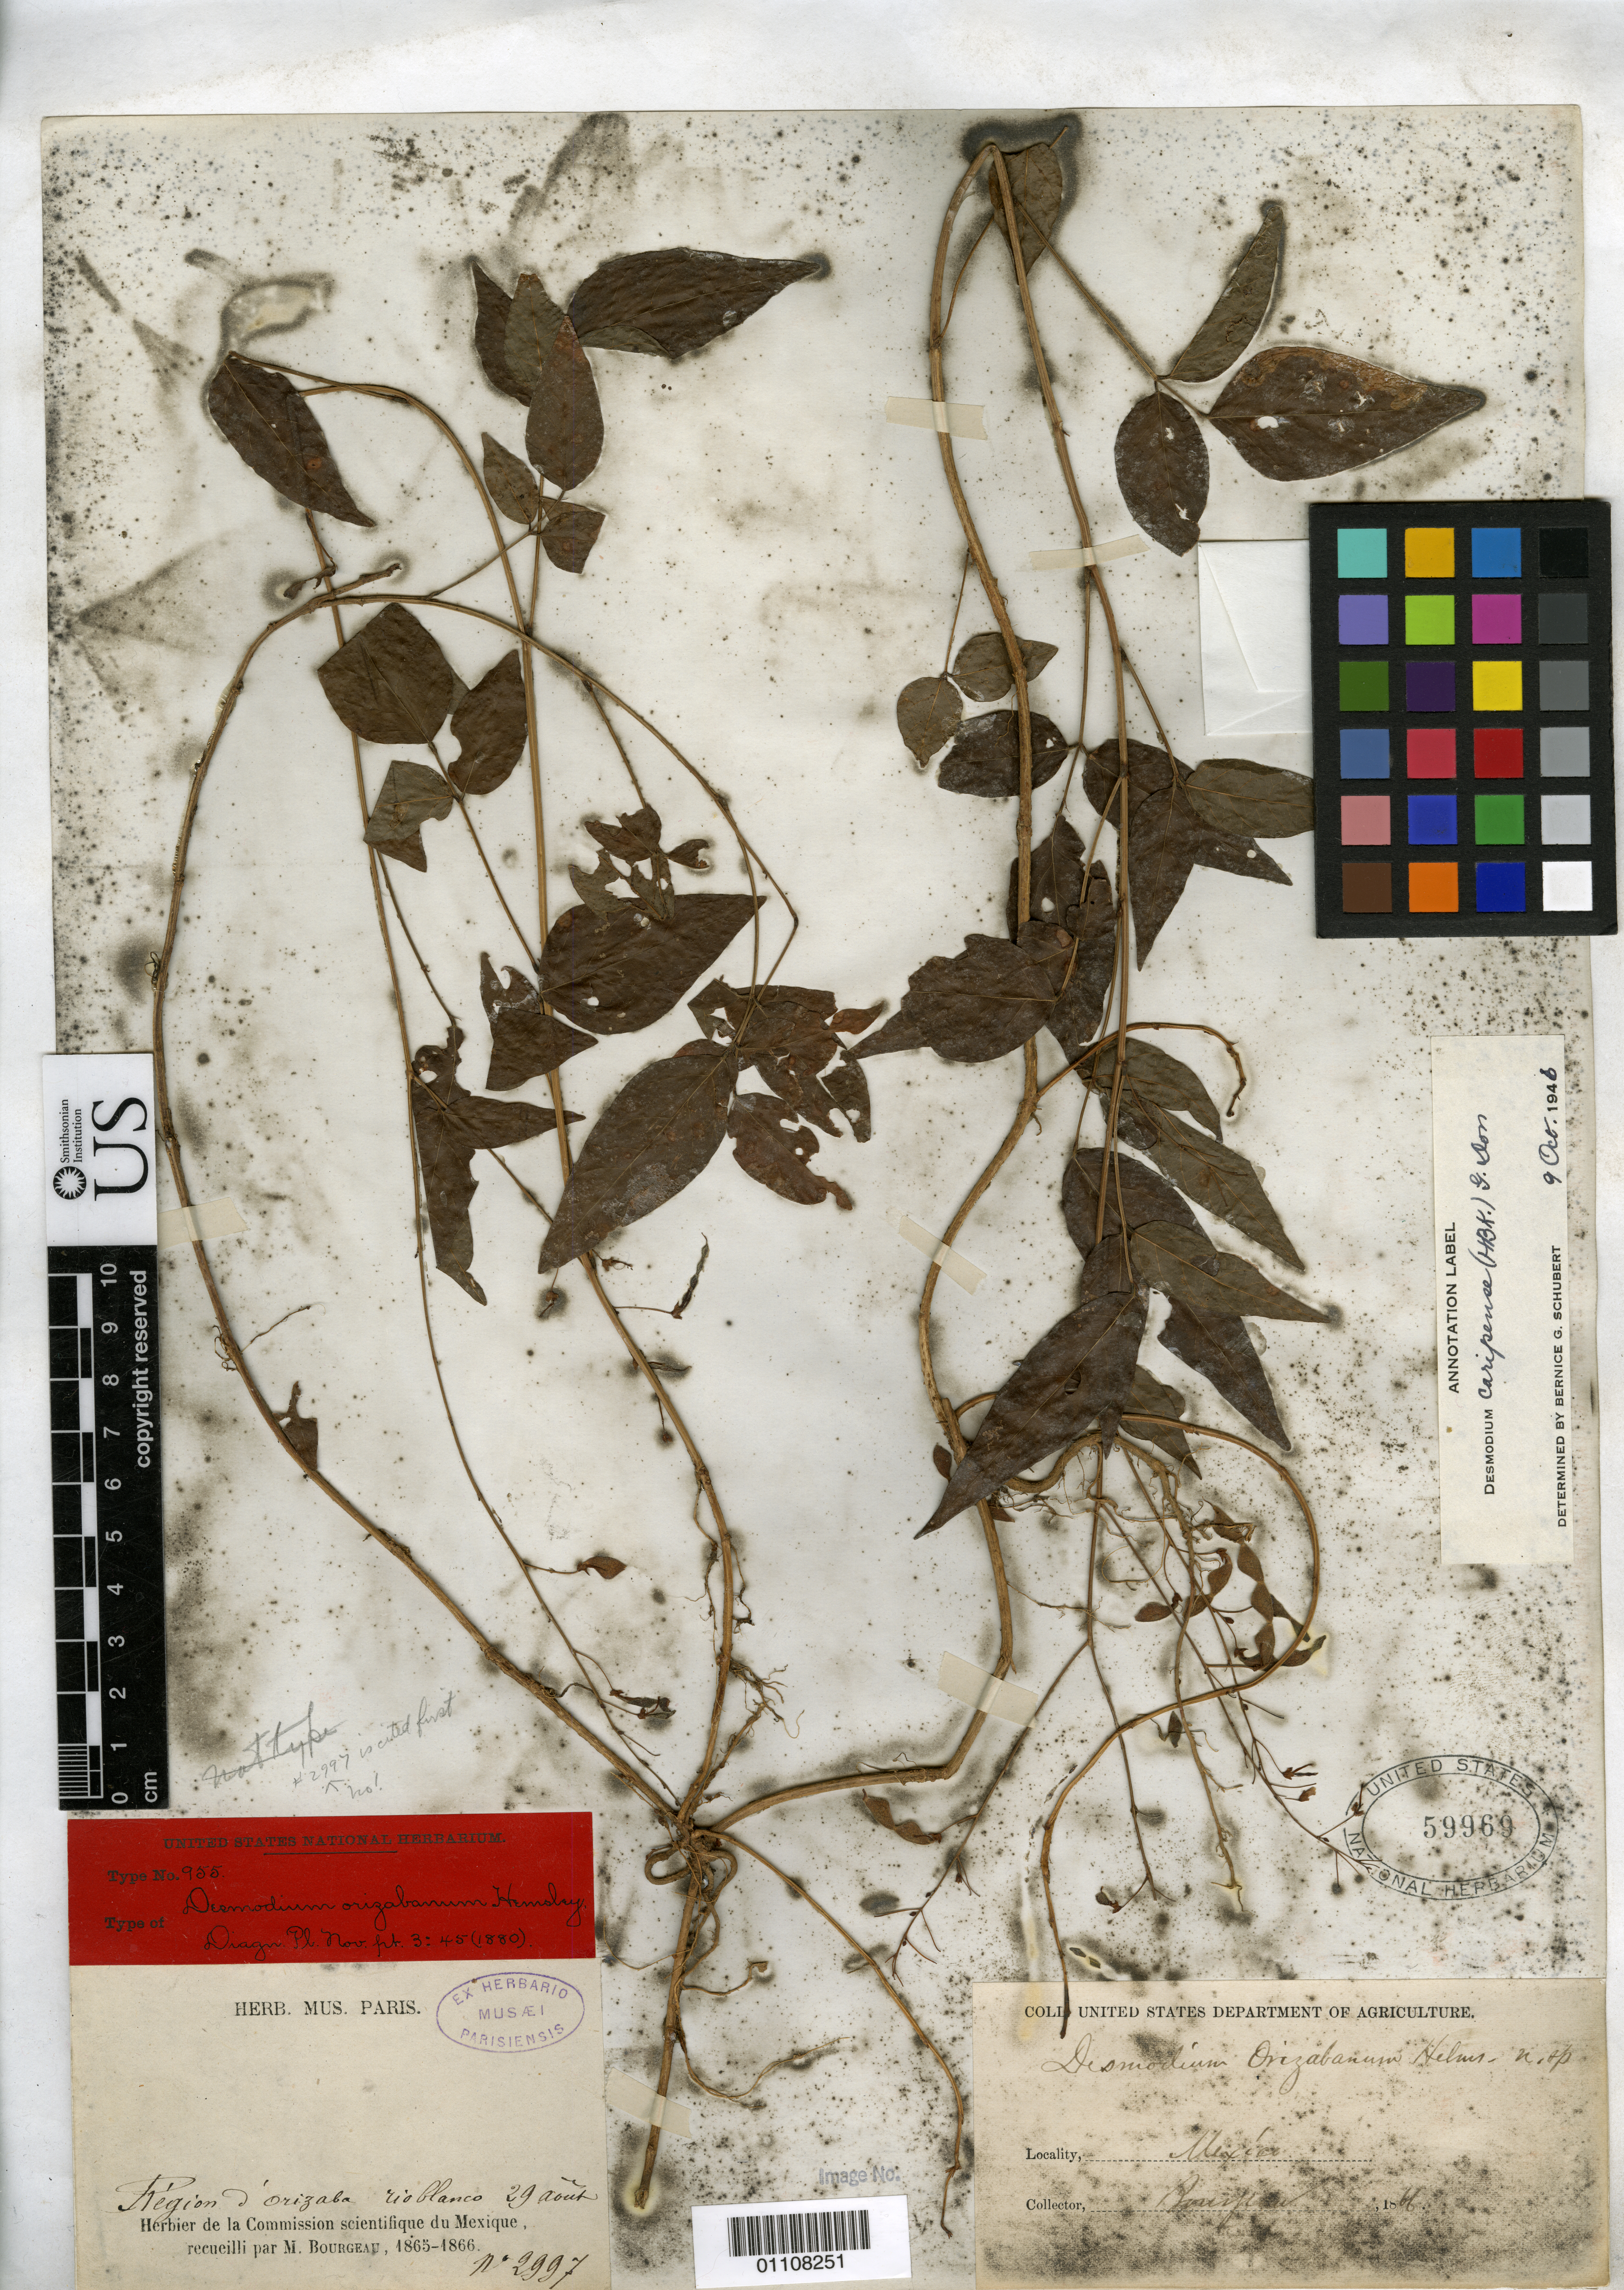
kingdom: Plantae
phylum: Tracheophyta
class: Magnoliopsida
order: Fabales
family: Fabaceae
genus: Desmodium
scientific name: Desmodium orizabanum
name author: Hemsl.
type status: Syntype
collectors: E. Bourgeau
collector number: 2997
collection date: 1865/1866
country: Mexico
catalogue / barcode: US 59969